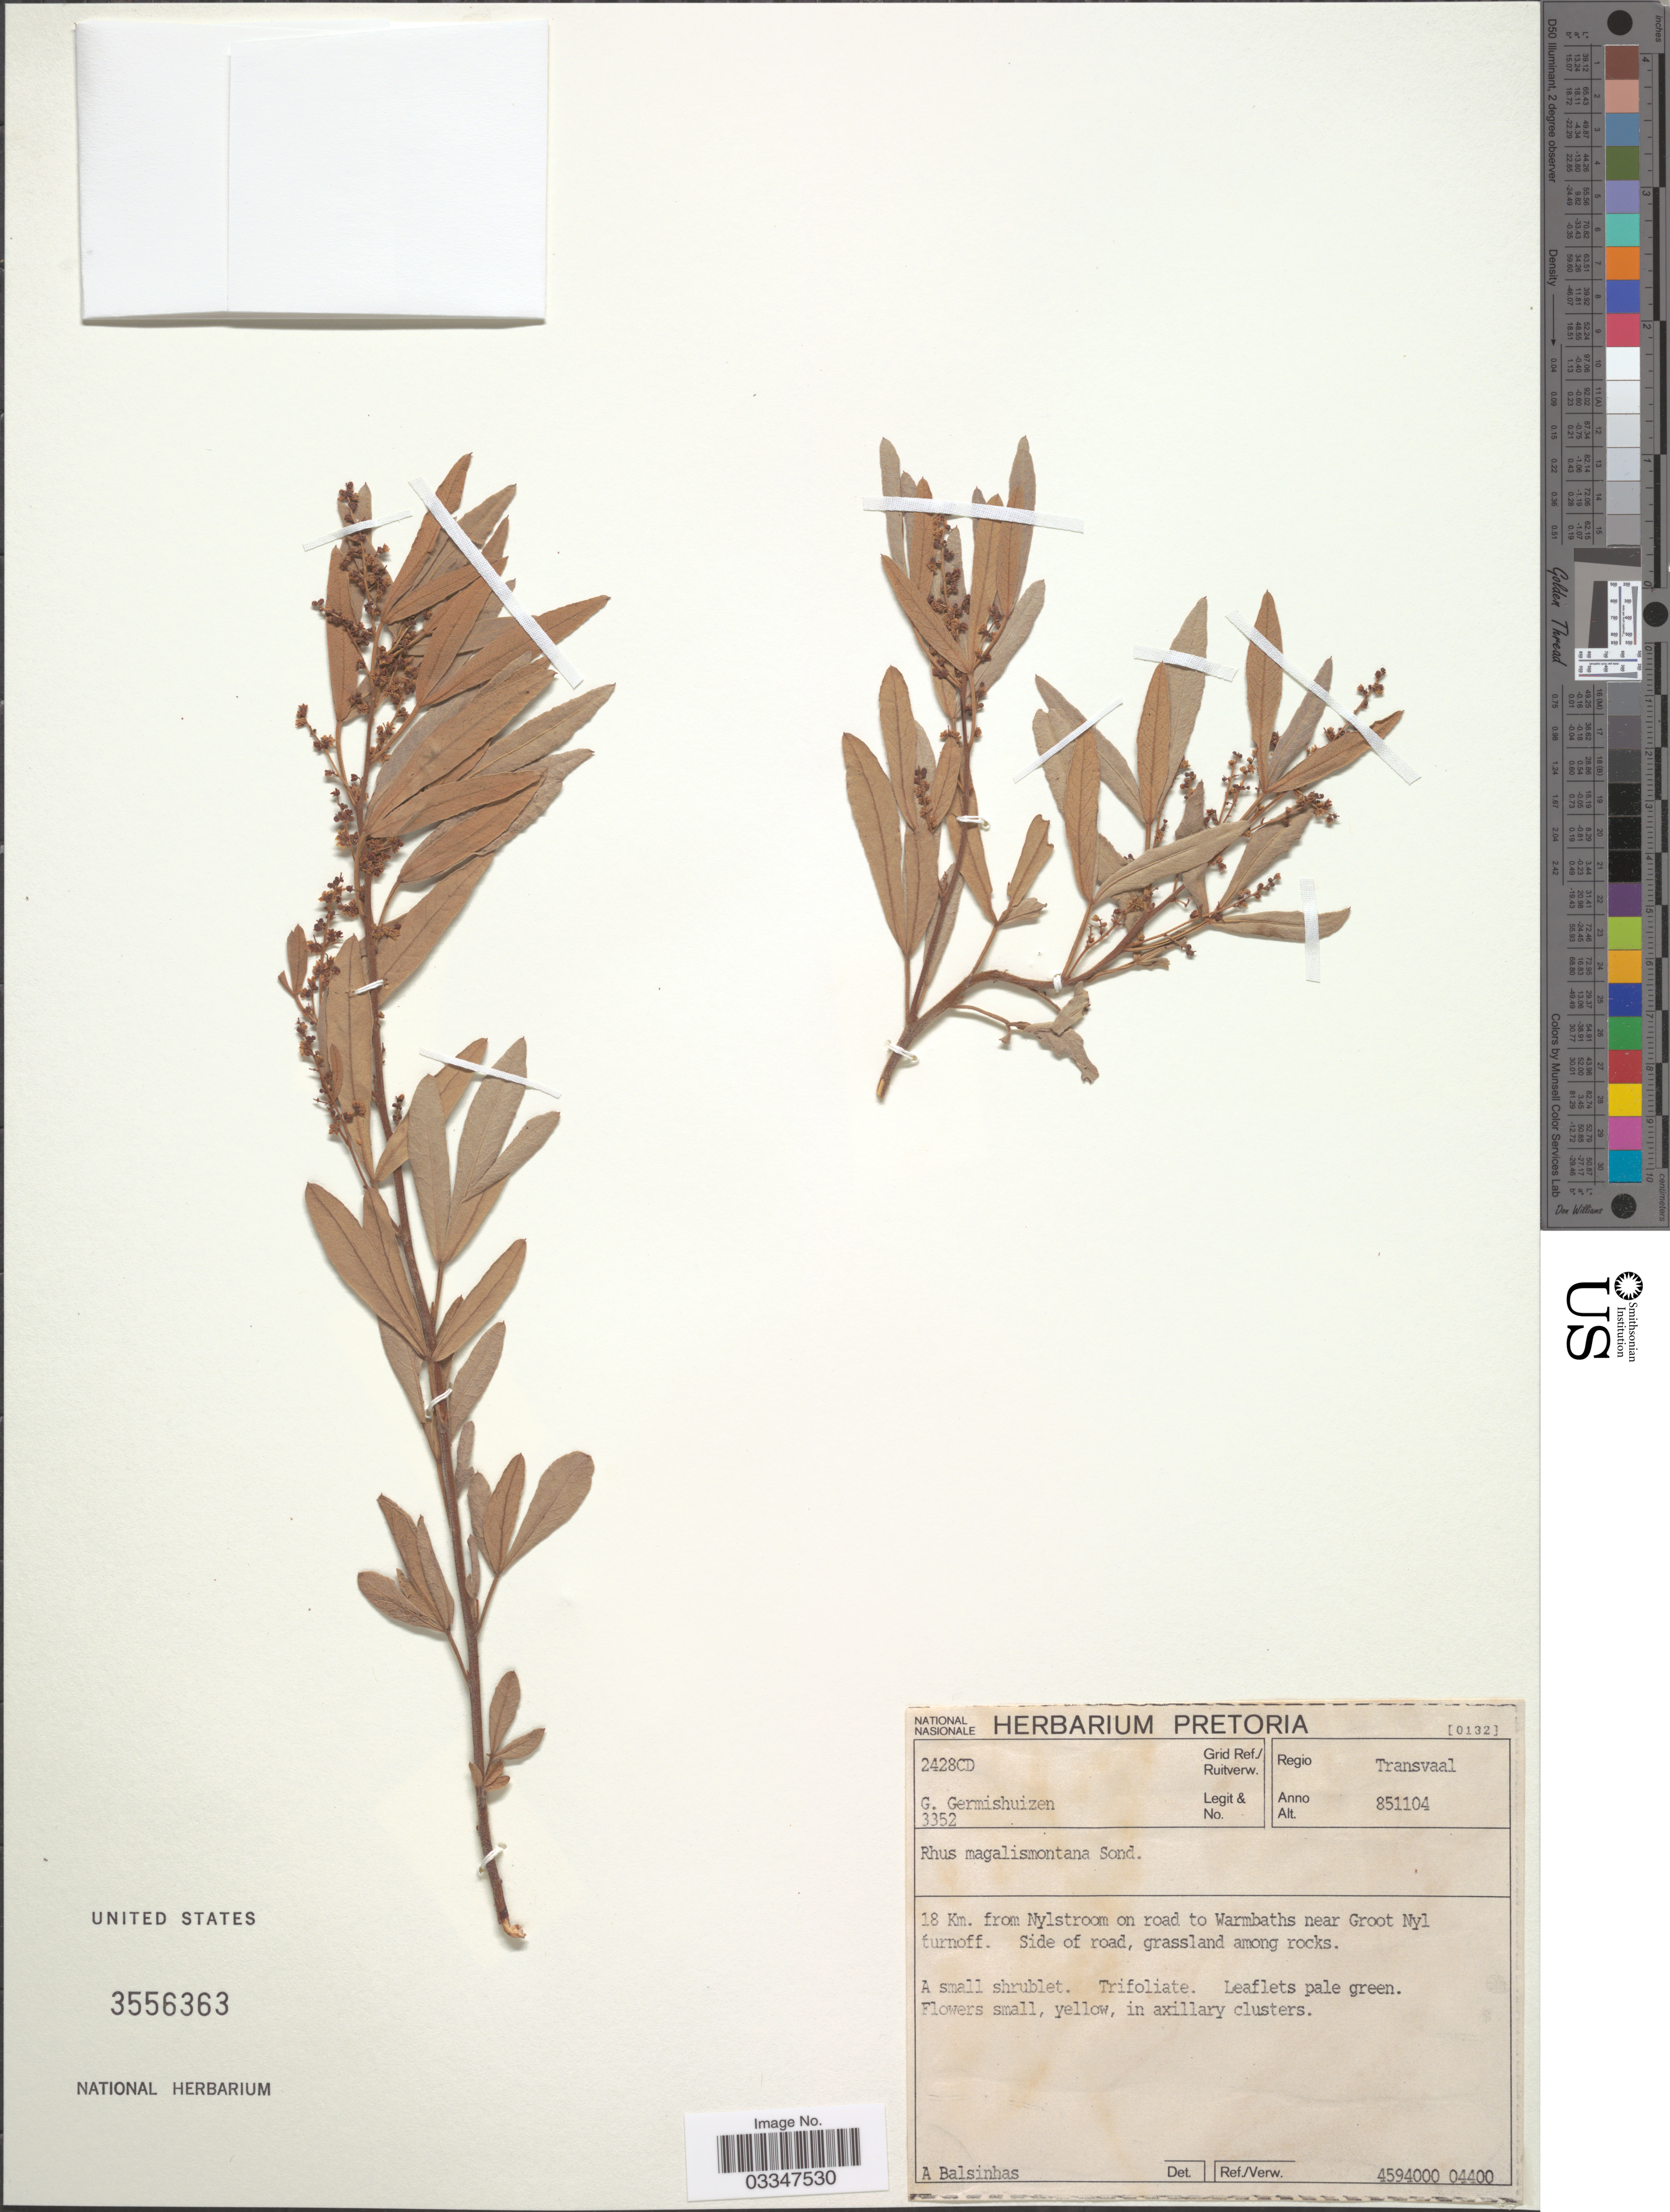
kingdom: Plantae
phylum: Tracheophyta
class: Magnoliopsida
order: Sapindales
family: Anacardiaceae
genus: Rhus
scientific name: Rhus magalismontana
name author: Sond.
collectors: G. Germishuizen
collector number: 3352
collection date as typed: Transcribed d/m/y: 4/11/85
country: South Africa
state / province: Limpopo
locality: Regio Transvaal. Grid Ref./ Ruitverw. 2428CD. 18 Km. from Nylstroom on road to Warmbaths near Groot Nyl turnoff.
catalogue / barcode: US 3556363